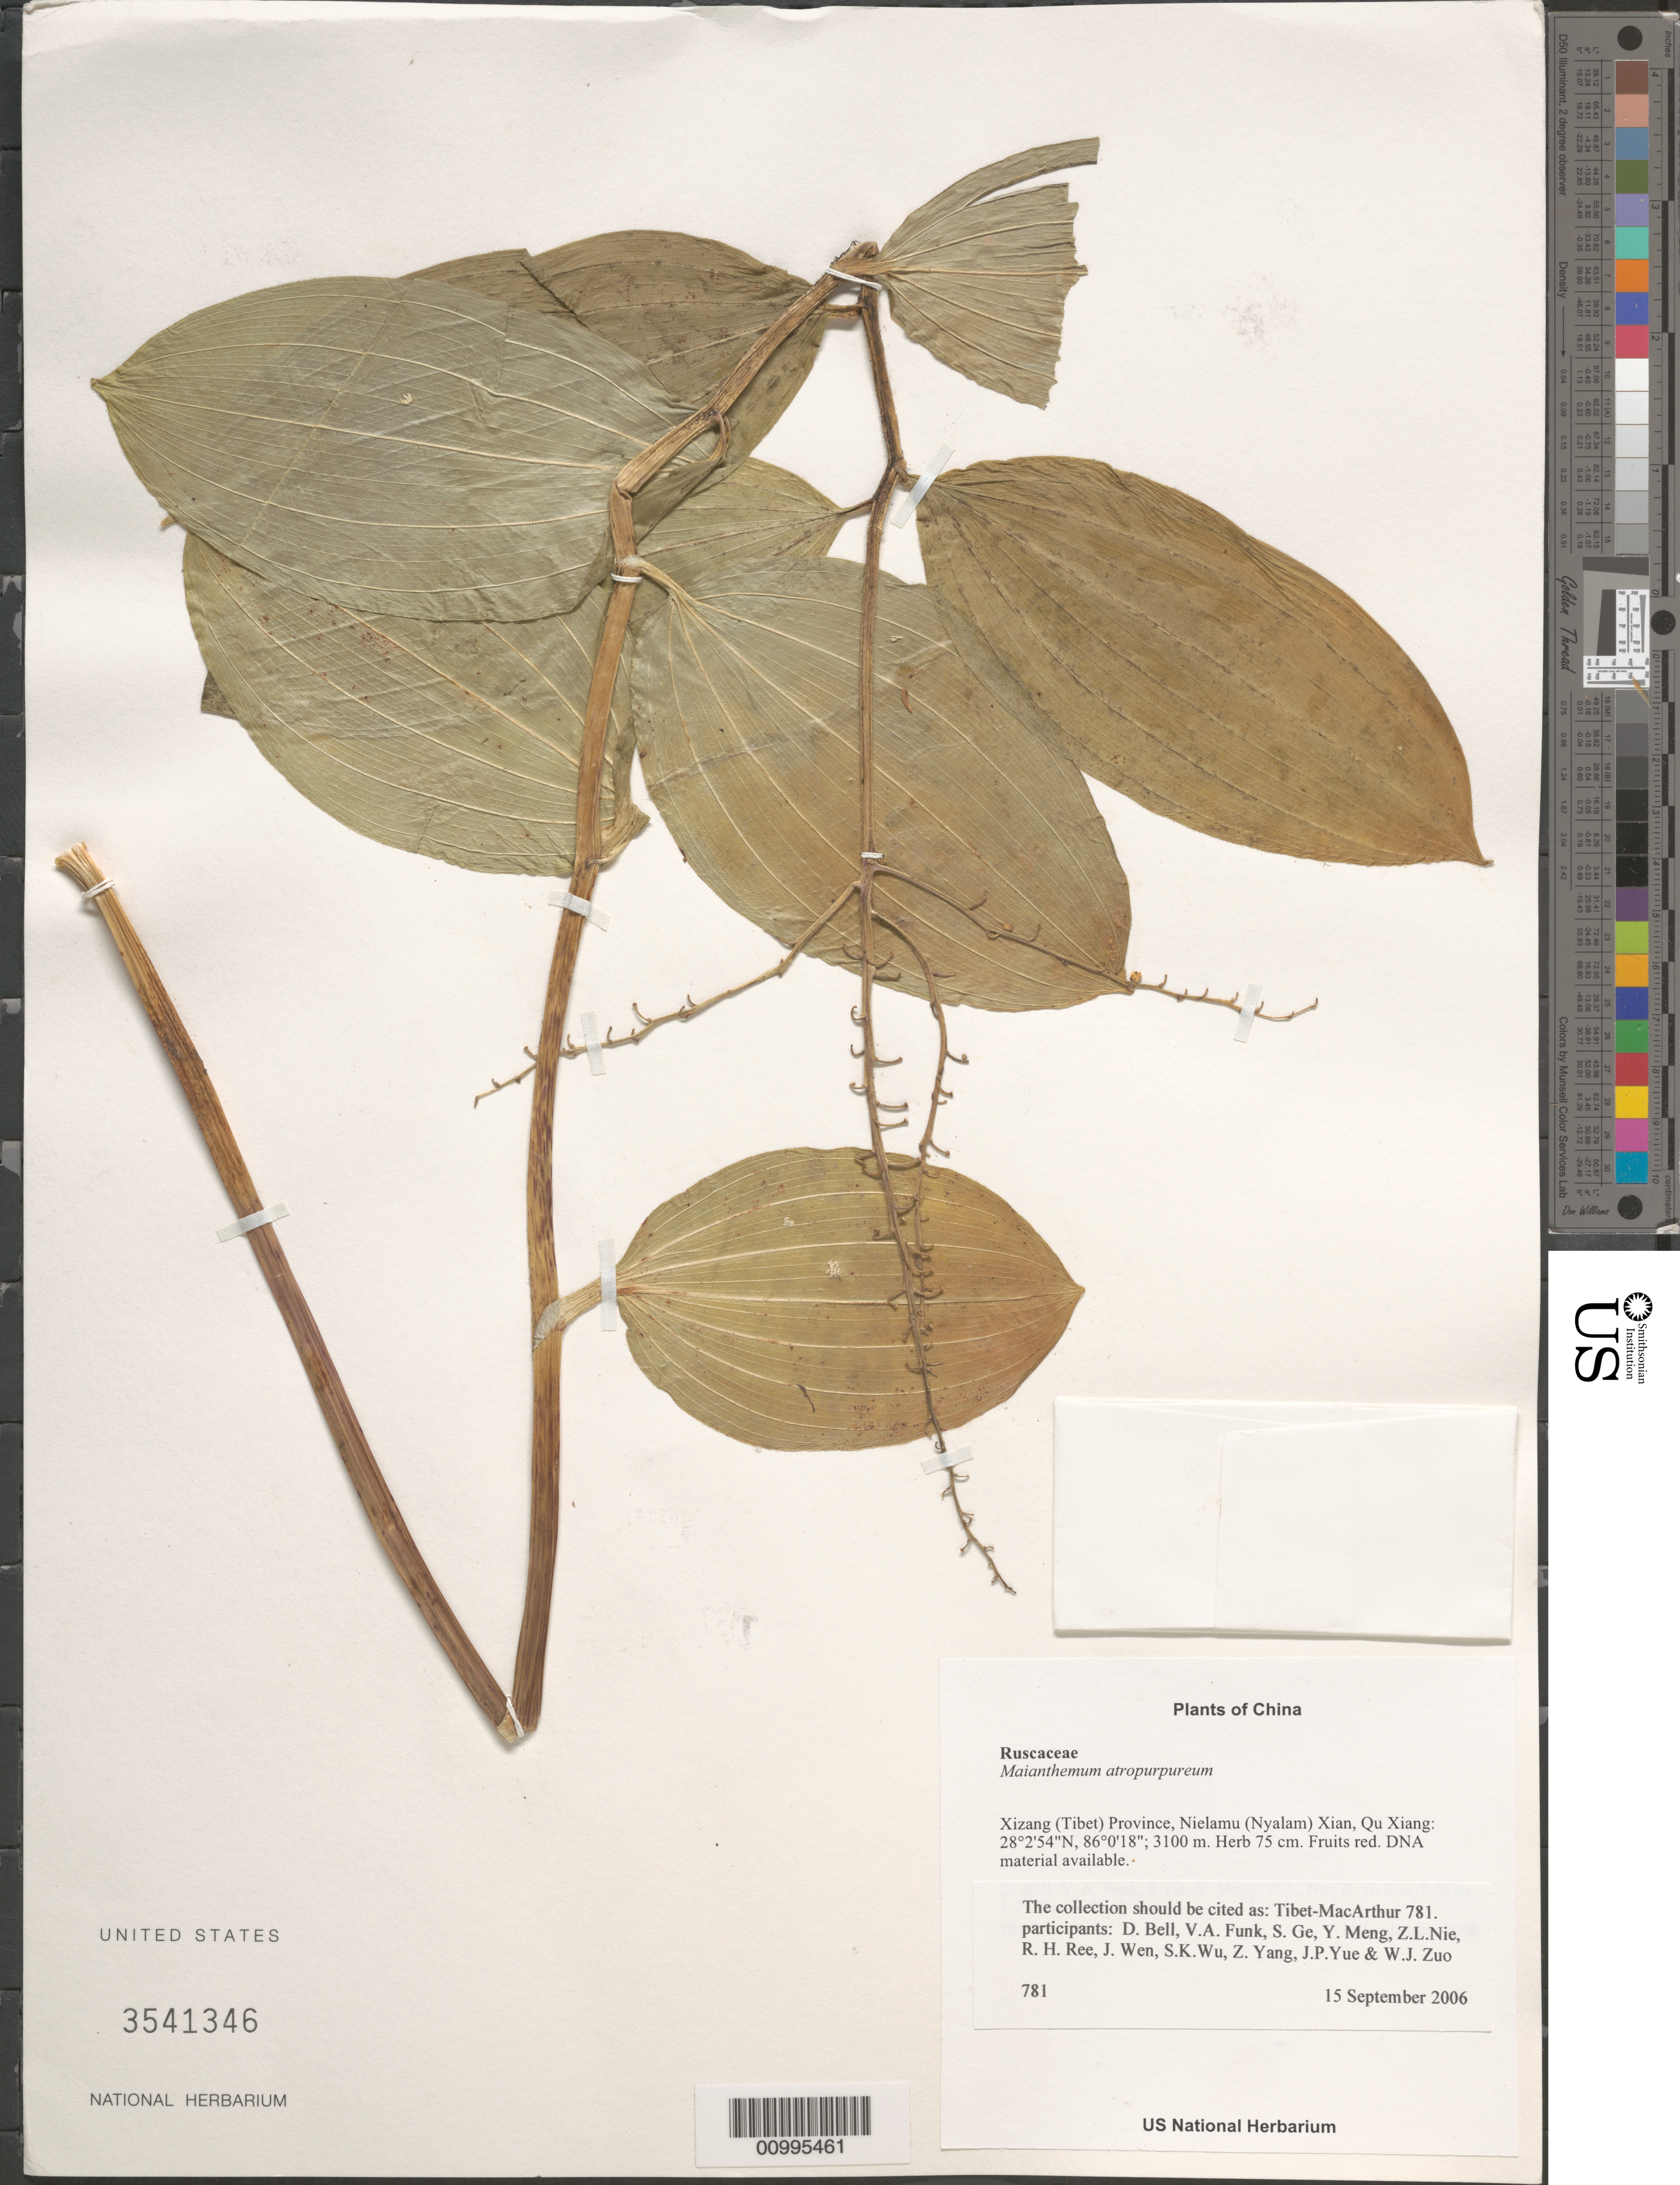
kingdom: Plantae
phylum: Tracheophyta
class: Liliopsida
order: Asparagales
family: Asparagaceae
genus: Maianthemum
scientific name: Maianthemum atropurpureum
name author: (Franch.) LaFrankie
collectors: Tibet-MacArthur, D. A. Bell, V. Funk, S. Ge, Y. Meng, Z. Nie, R. Ree, J. Wen, J. Yue & W. Zuo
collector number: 781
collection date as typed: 15 Sep 2006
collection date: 2006-09-15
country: China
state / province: Xizang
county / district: Nielamu (Nyalam) Xian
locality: Qu Xiang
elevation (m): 3100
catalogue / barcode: US 3541346